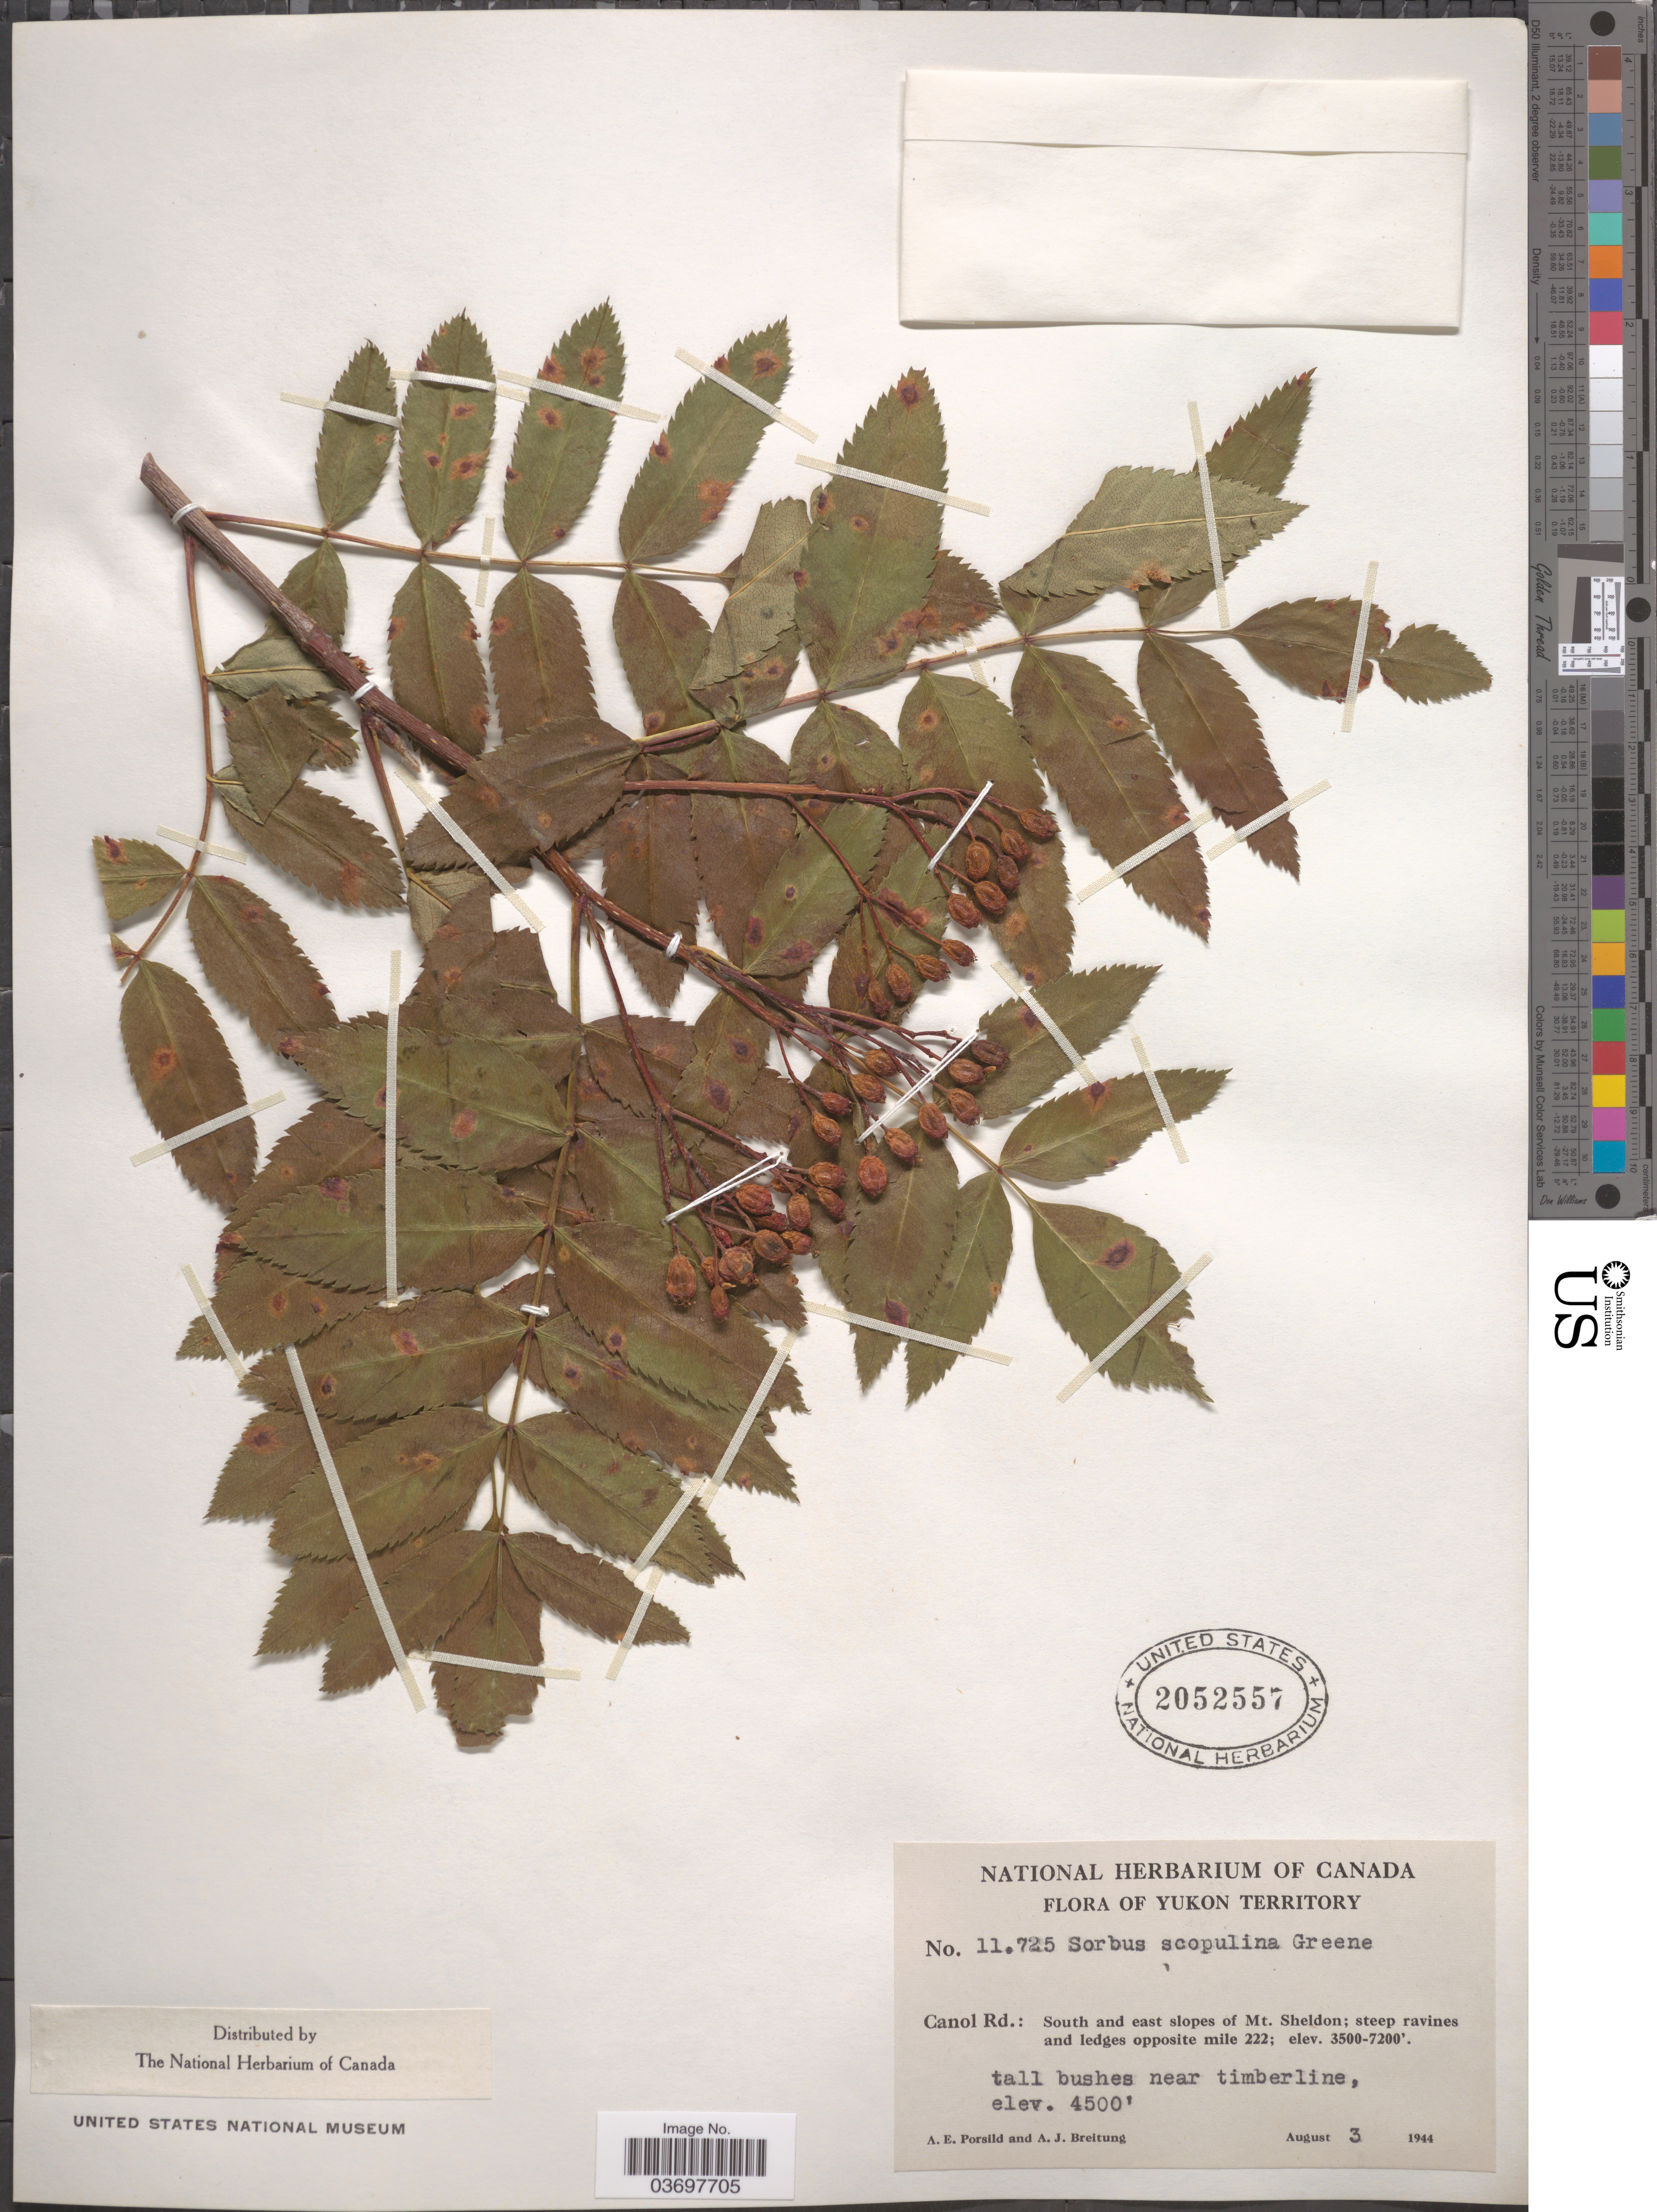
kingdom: Plantae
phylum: Tracheophyta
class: Magnoliopsida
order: Rosales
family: Rosaceae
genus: Sorbus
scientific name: Sorbus scopulina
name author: Greene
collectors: A. E. Porsild & A. Breitung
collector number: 11725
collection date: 1944-08-03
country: Canada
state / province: Yukon Territory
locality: Canol Rd.: South and east slopes of Mt. Sheldon; steep ravines and ledges opposite mile 222. Near timberline.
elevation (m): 1372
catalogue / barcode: US 2052557